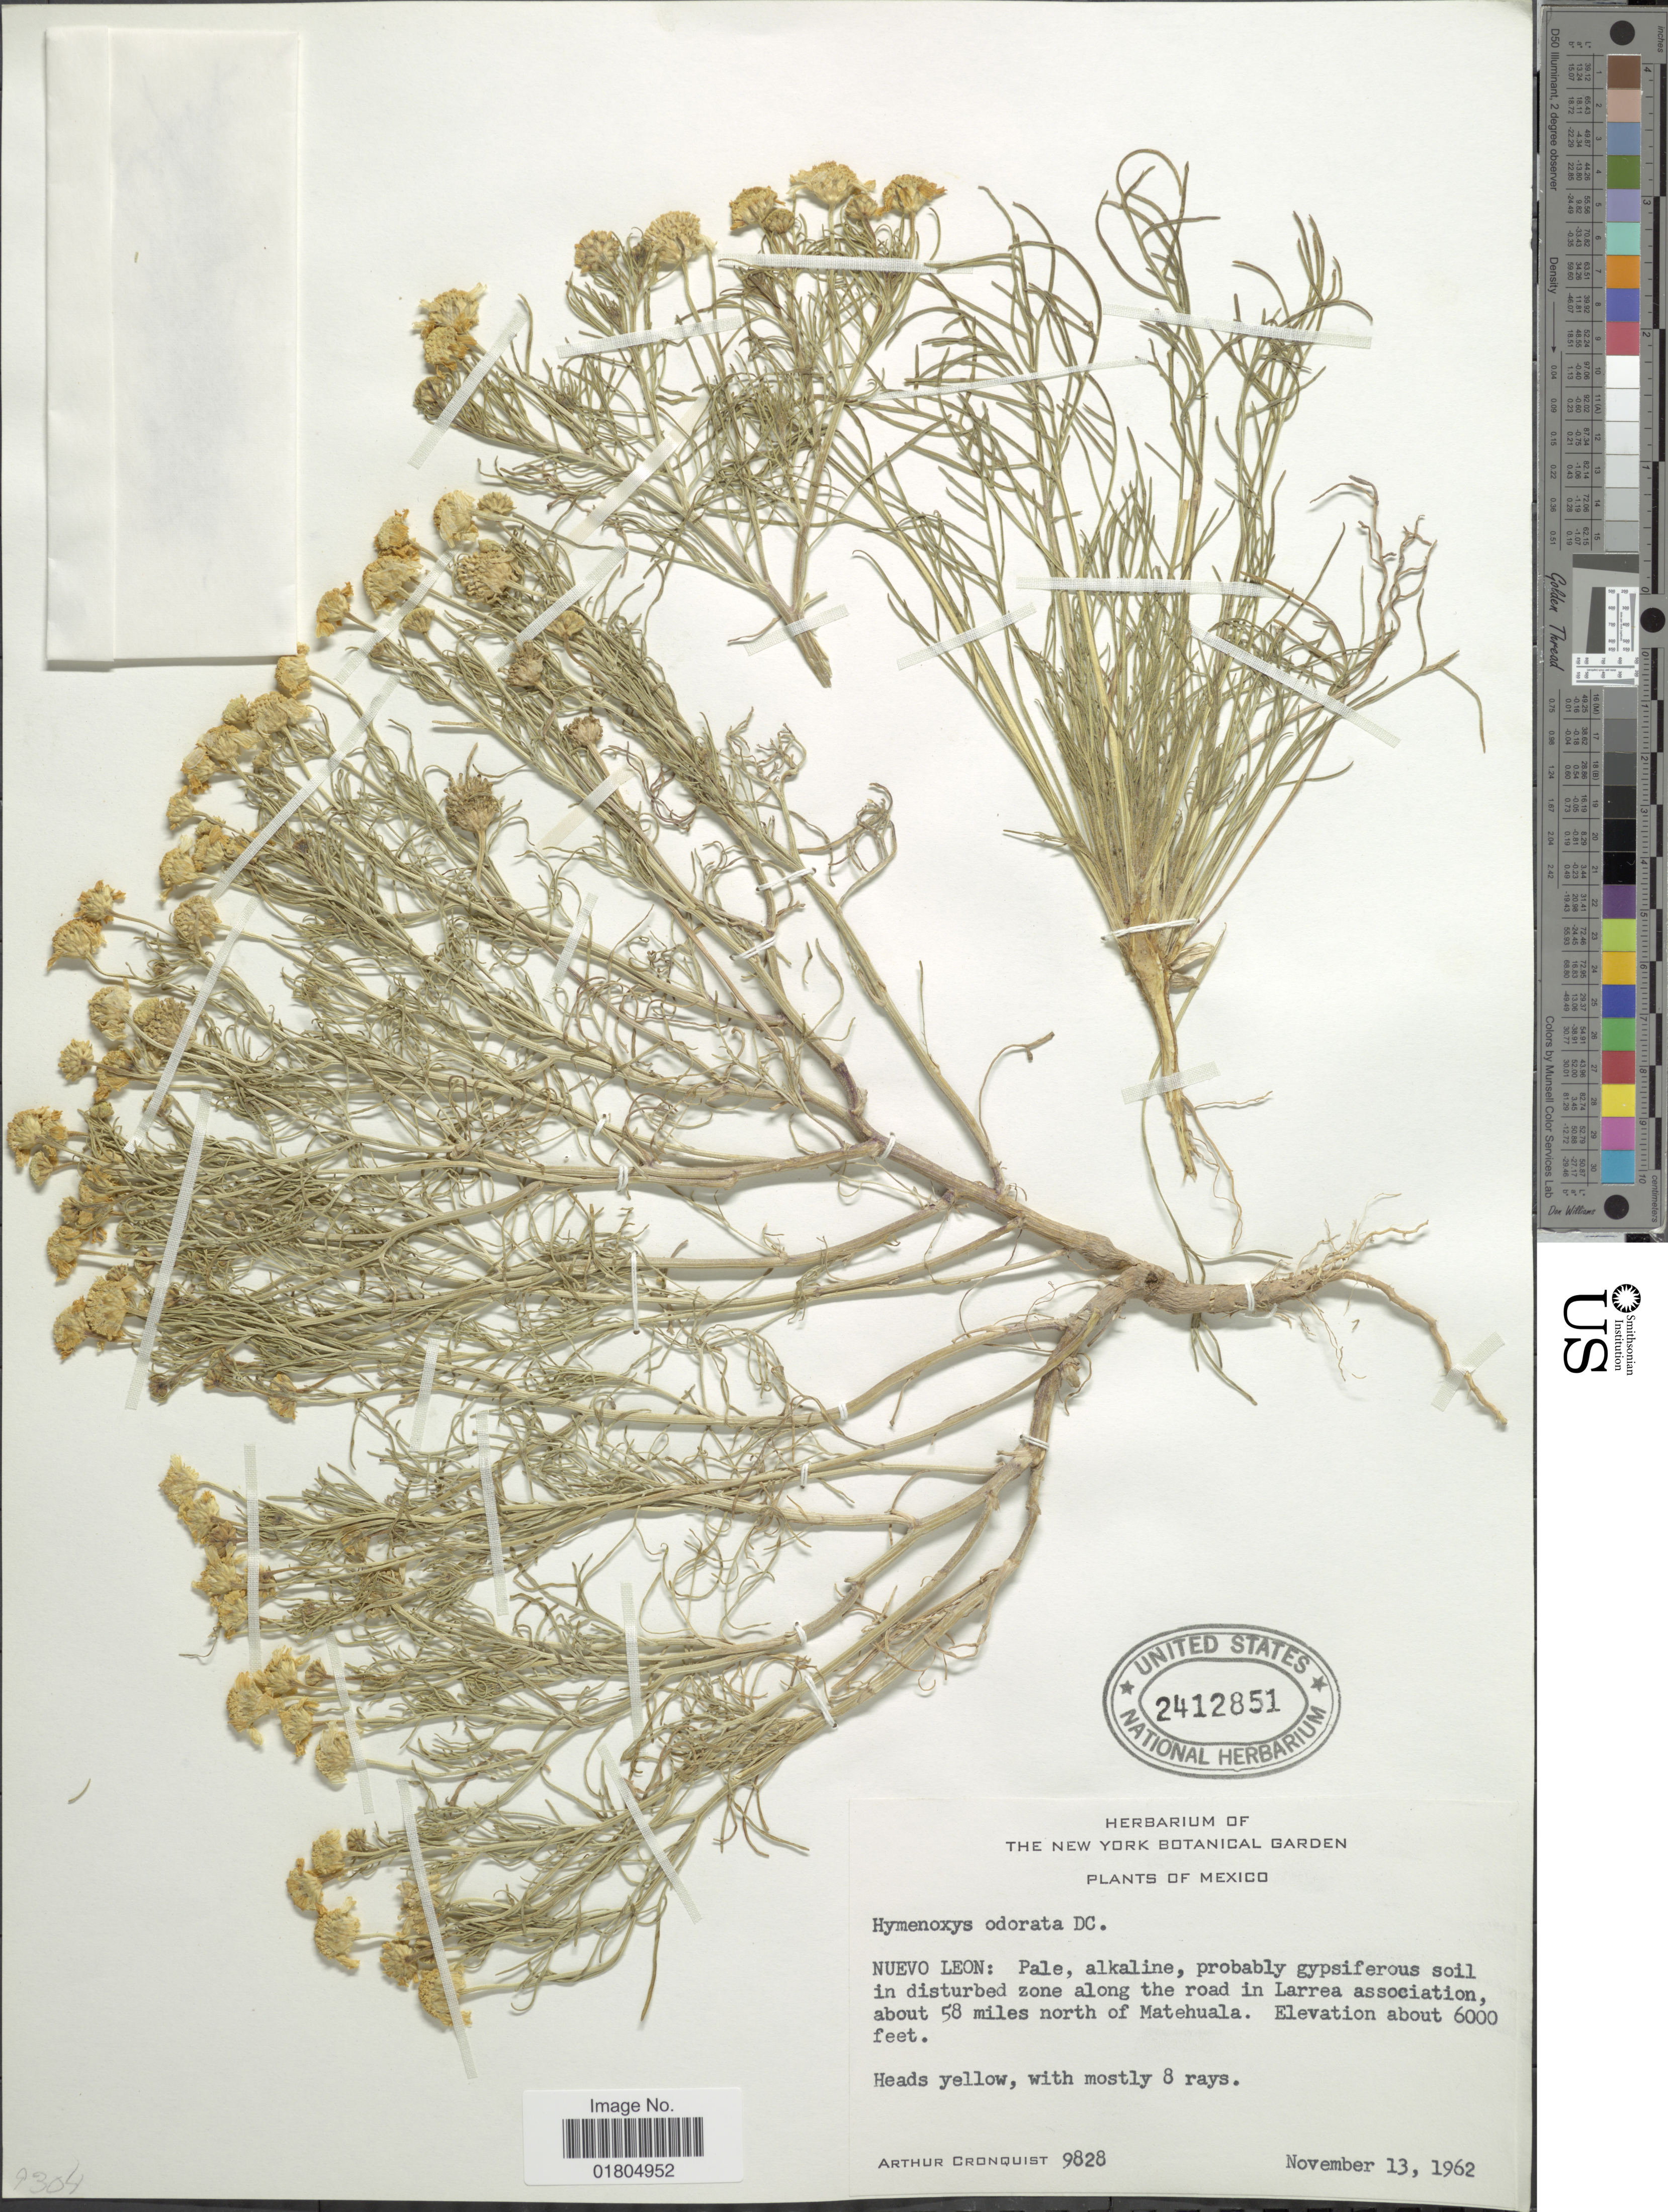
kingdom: Plantae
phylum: Tracheophyta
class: Magnoliopsida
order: Asterales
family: Asteraceae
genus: Hymenoxys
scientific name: Hymenoxys odorata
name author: DC.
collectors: A. J. Cronquist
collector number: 9828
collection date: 1962-11-13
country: Mexico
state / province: Nuevo León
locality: About 58 miles north of Matehuala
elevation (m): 1829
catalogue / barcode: US 2412851